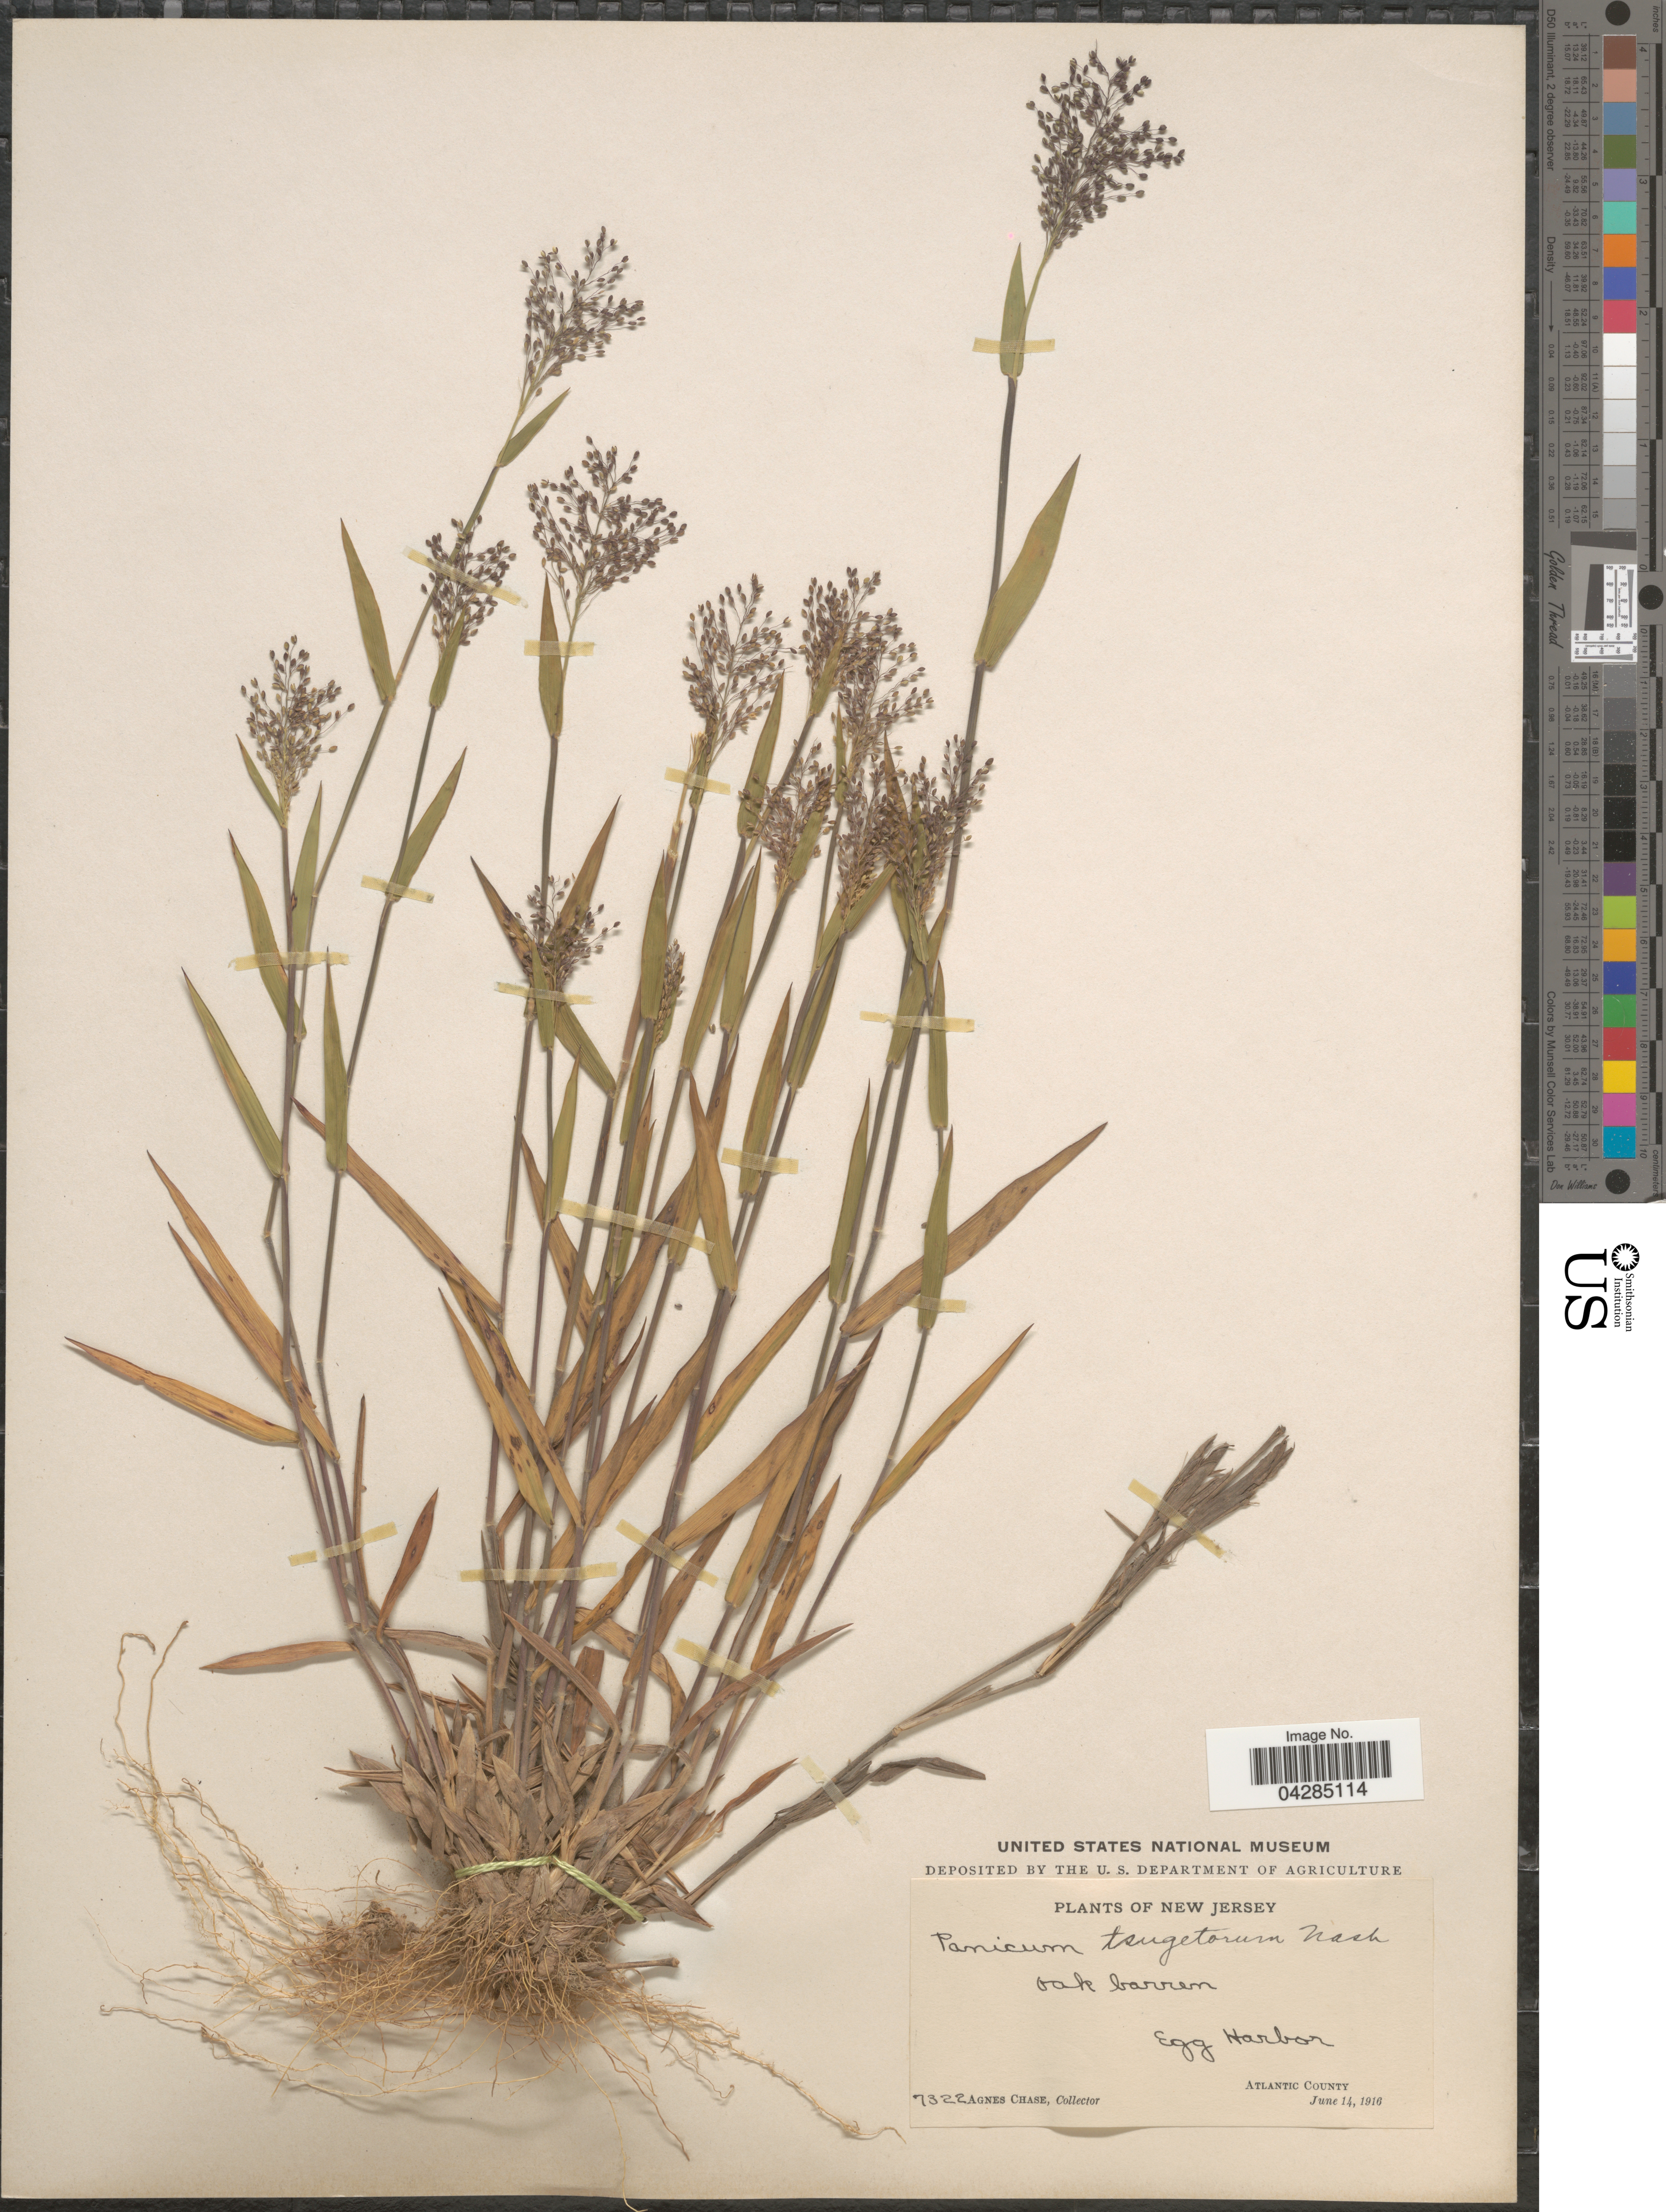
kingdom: Plantae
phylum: Tracheophyta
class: Liliopsida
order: Poales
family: Poaceae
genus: Dichanthelium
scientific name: Dichanthelium portoricense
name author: (Desv. ex Ham.) B.F. Hansen & Wunderlin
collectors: A. Chase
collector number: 7322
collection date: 1916-06-14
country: United States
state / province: New Jersey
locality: Egg Harbor. Atlantic County.